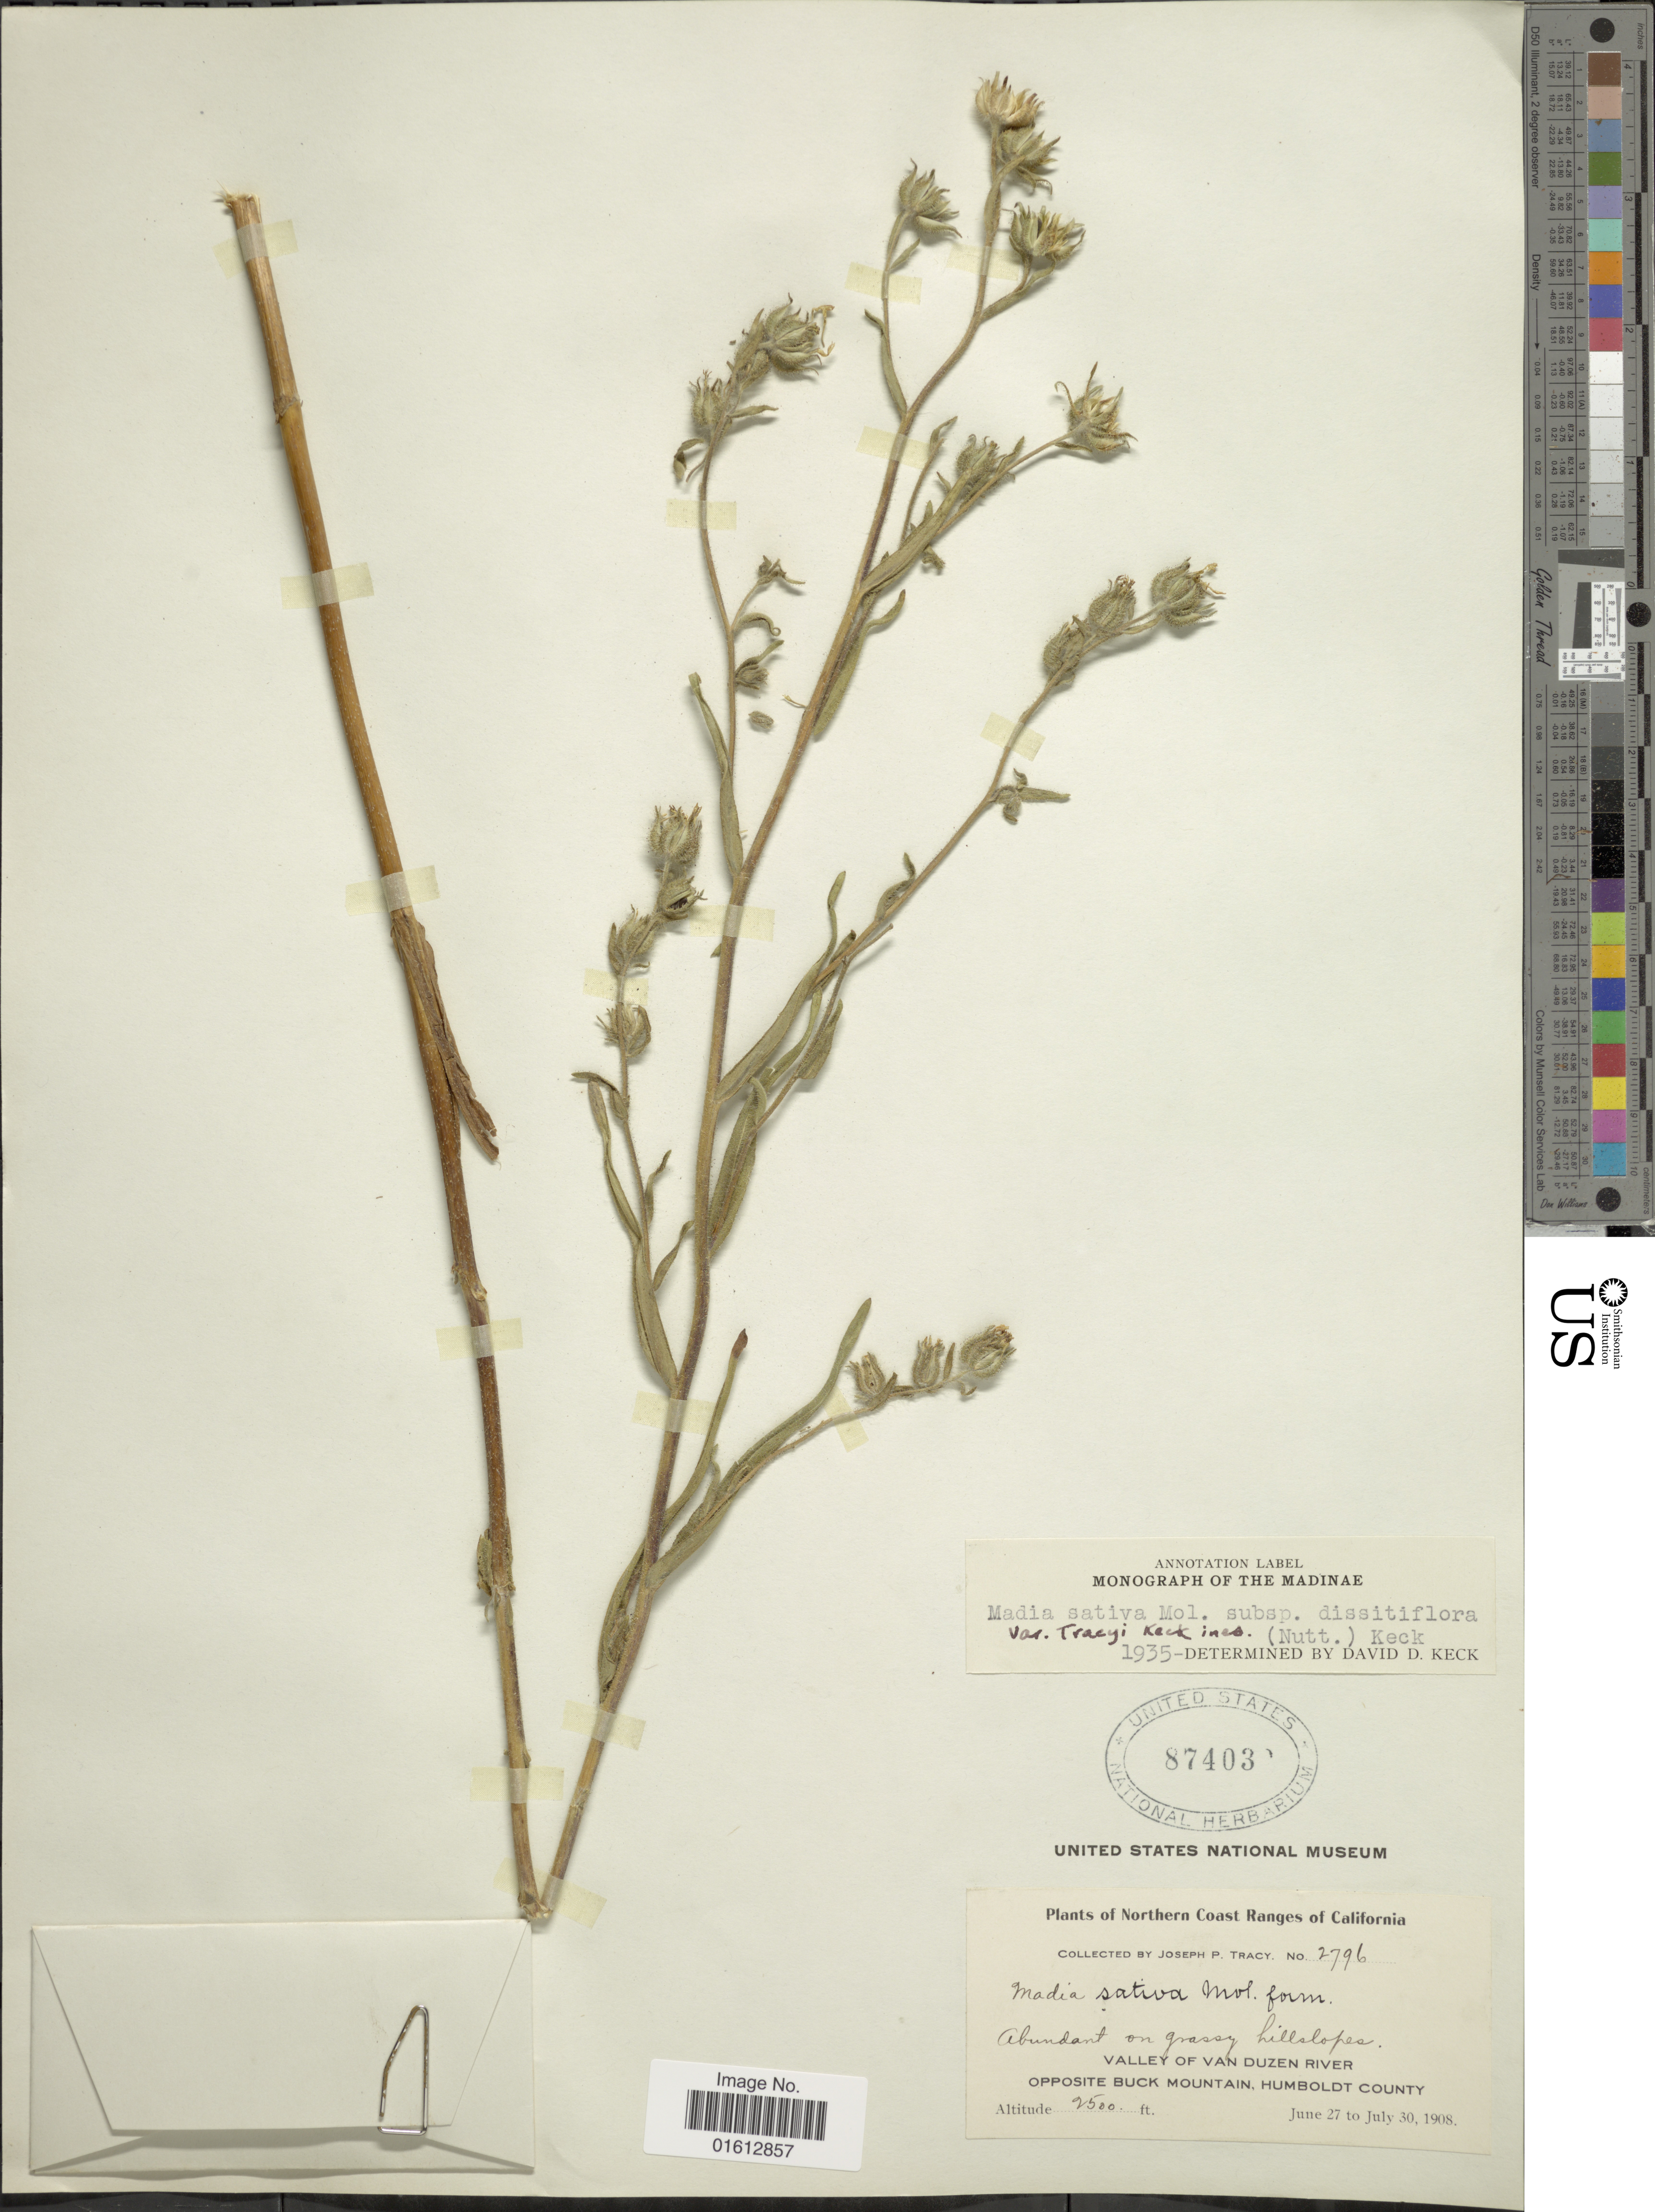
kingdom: Plantae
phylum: Tracheophyta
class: Magnoliopsida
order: Asterales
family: Asteraceae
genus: Madia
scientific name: Madia gracilis subsp. gracilis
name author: (Sm.) D.D. Keck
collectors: J. Tracy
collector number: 2796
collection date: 1908-06-27/1908-07-30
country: United States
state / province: California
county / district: Humboldt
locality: Northern Coast Ranges of California, Valley of Van Duzen River, Opposite Buck Mountain, Humboldt County.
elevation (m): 762